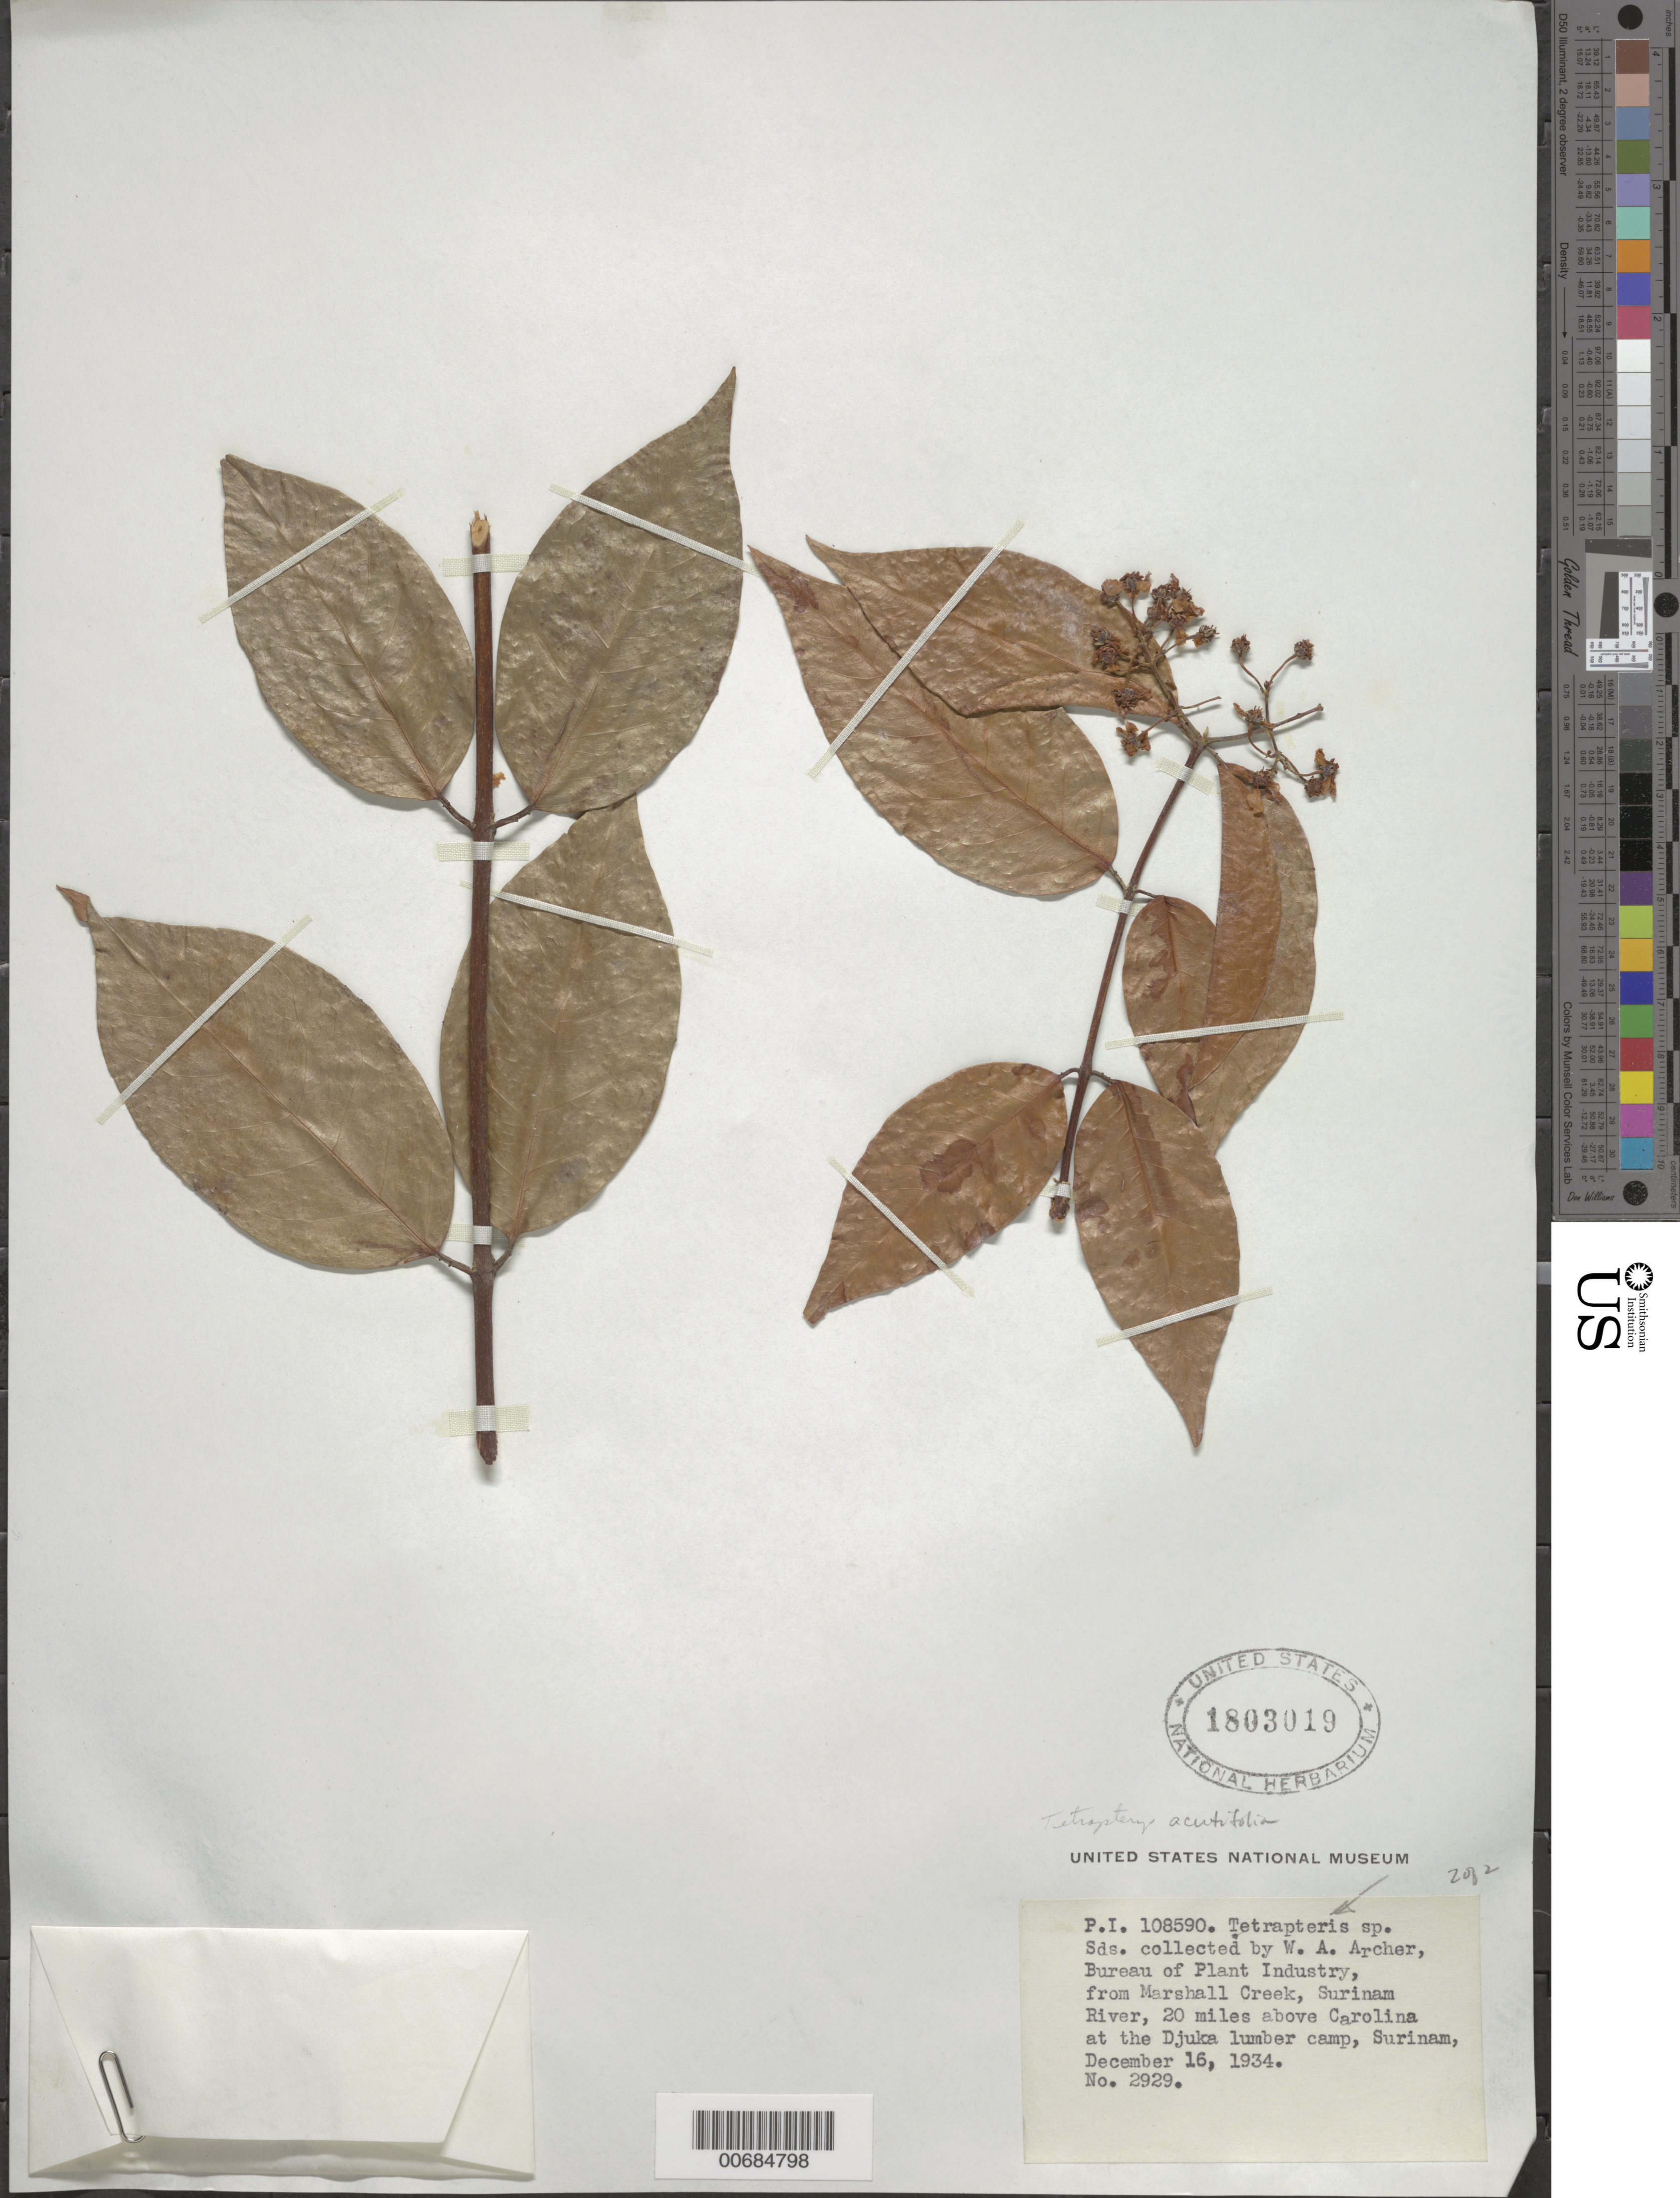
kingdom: Plantae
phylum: Tracheophyta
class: Magnoliopsida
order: Malpighiales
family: Malpighiaceae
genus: Niedenzuella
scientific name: Niedenzuella acutifolia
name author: (Cav.) W.R. Anderson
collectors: W. Archer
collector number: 2929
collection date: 1934-12-16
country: Suriname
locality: From Marshall Creek, Surinam River, 20 miles above Carolina at the Djuka lumber camp.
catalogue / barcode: US 1803019